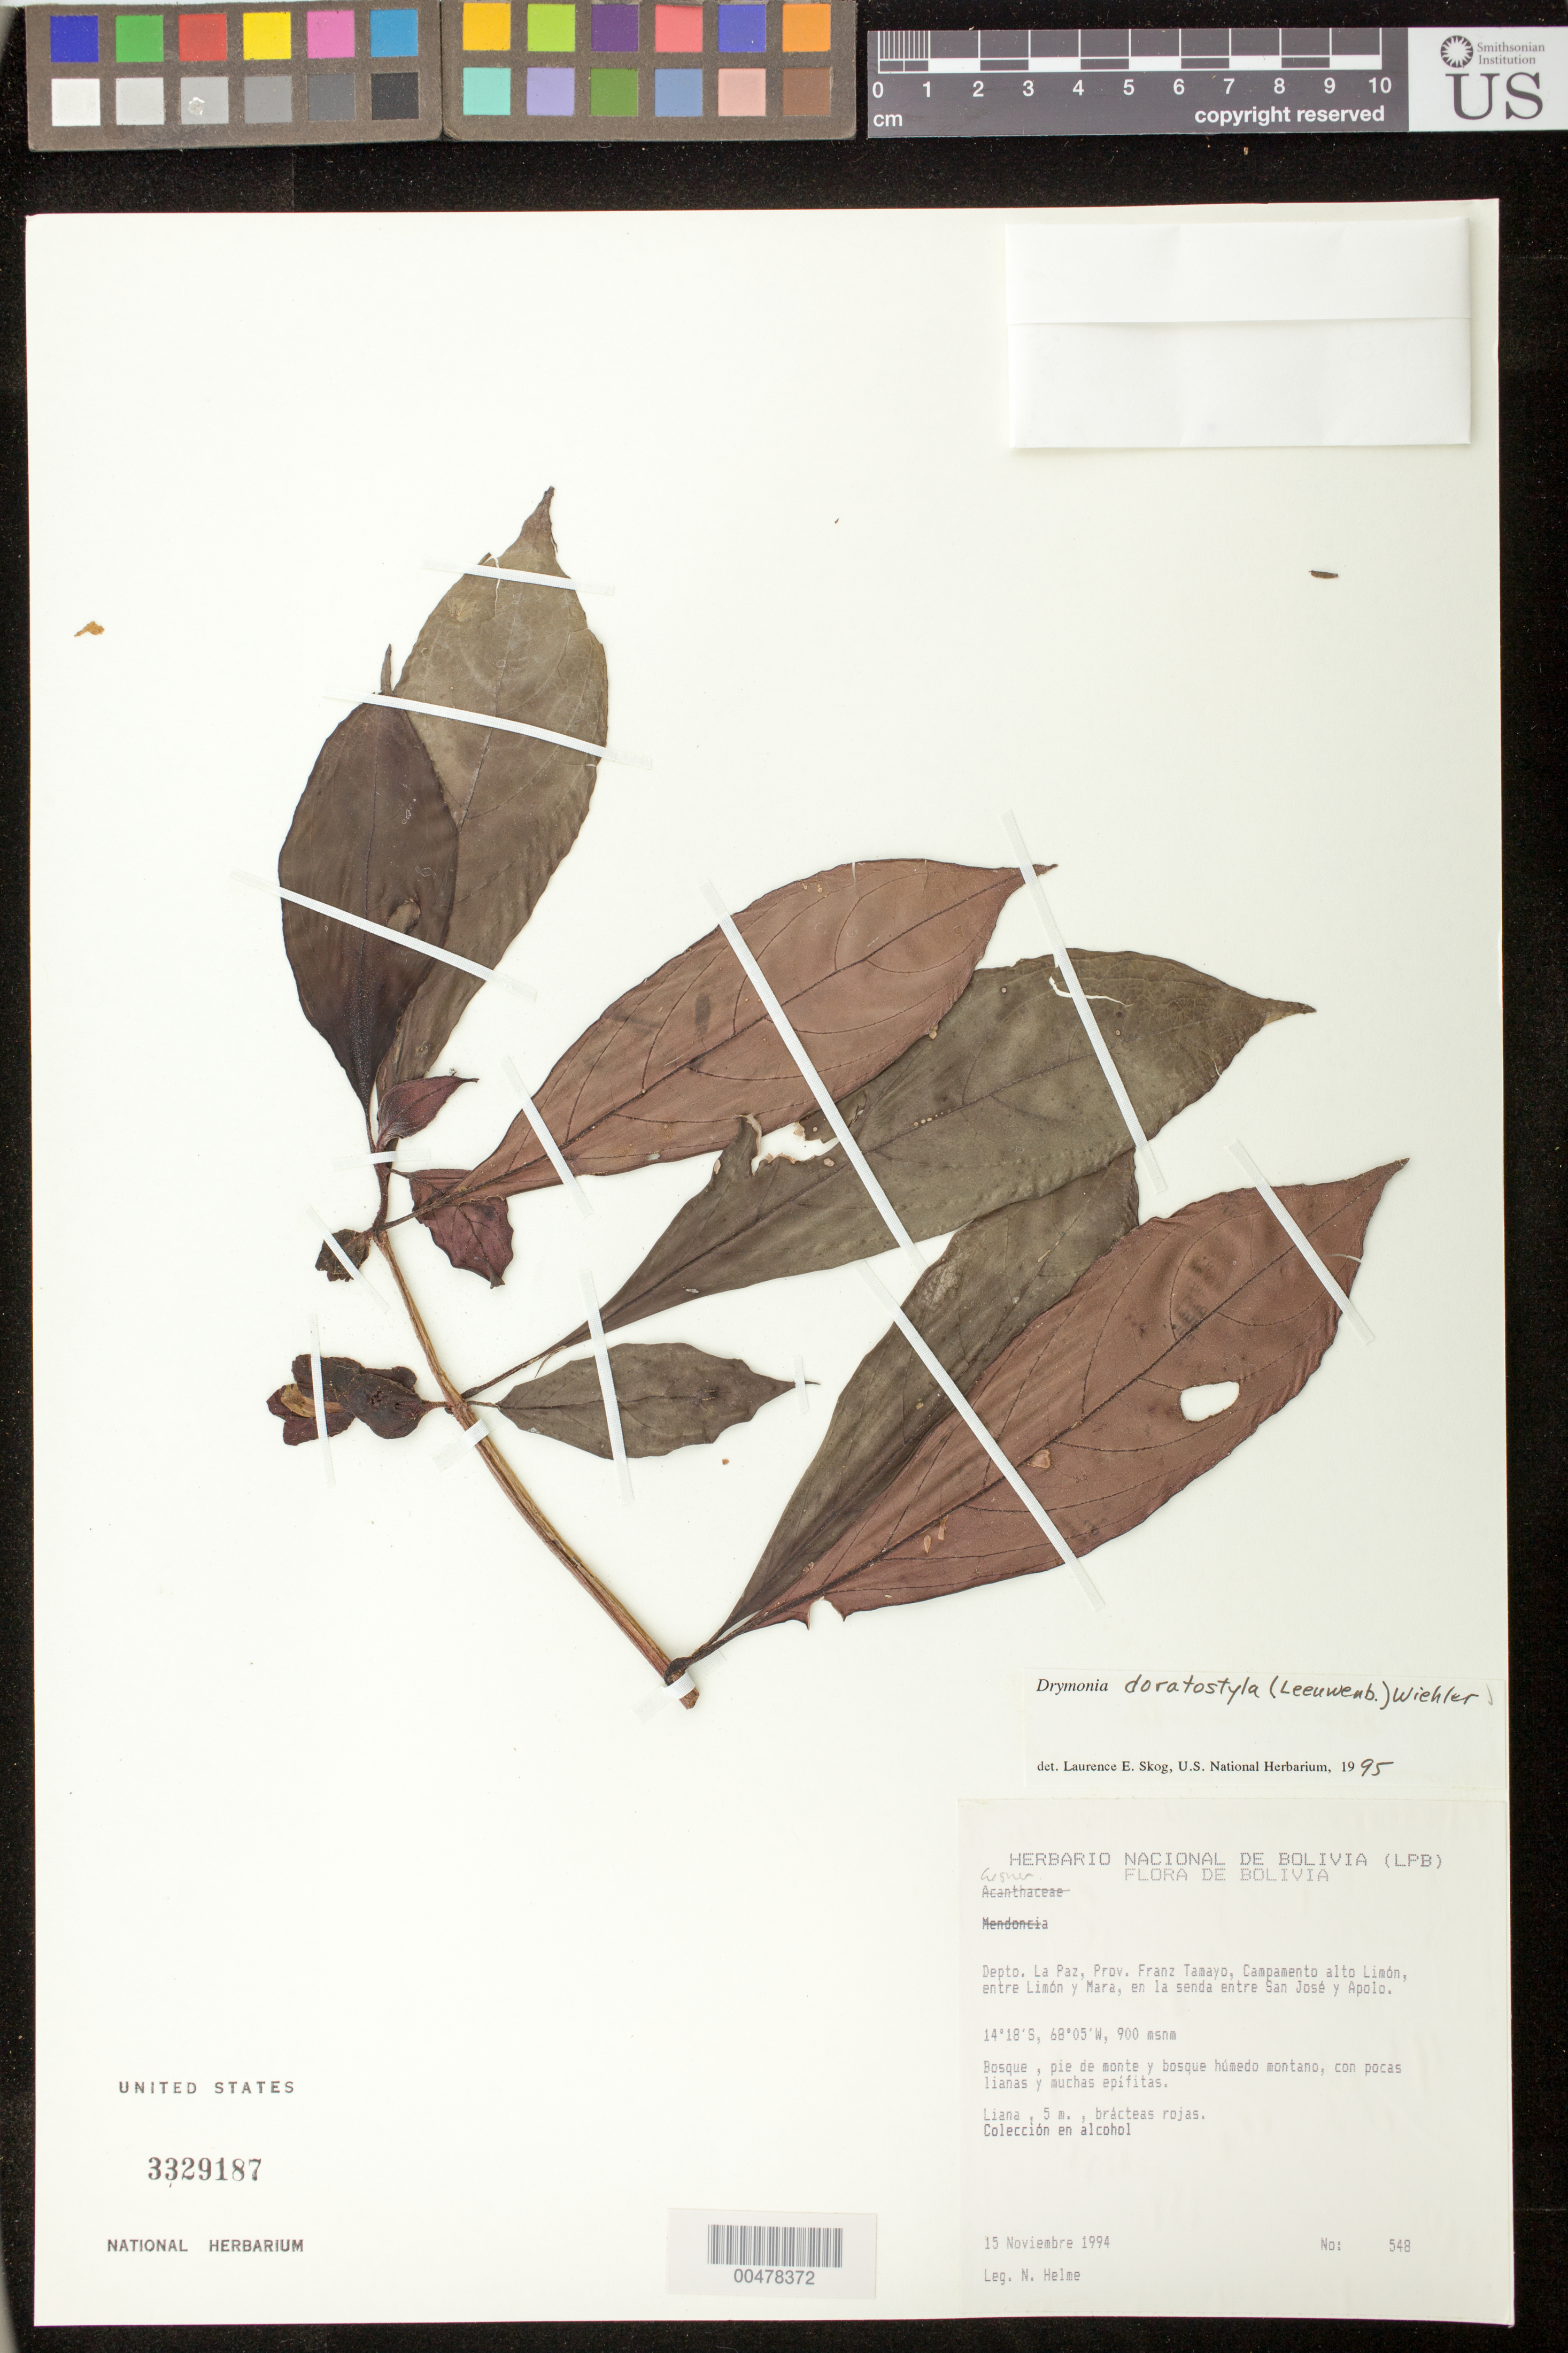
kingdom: Plantae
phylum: Tracheophyta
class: Magnoliopsida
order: Lamiales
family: Gesneriaceae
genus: Drymonia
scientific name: Drymonia doratostyla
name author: (Leeuwenb.) Wiehler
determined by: Skog, Laurence E.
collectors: N. Helme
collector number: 548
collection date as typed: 15 Nov 1994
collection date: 1994-11-15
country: Bolivia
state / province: La Paz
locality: Prov. Franz Tamayo, Campamento alto Limón, entre Limón y Mara, en la senda entre San José y Apolo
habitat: Bosque, pie de monte y bosque húmedo montano, con pocas lianas y muchas epífitas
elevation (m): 900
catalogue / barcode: US 3329187